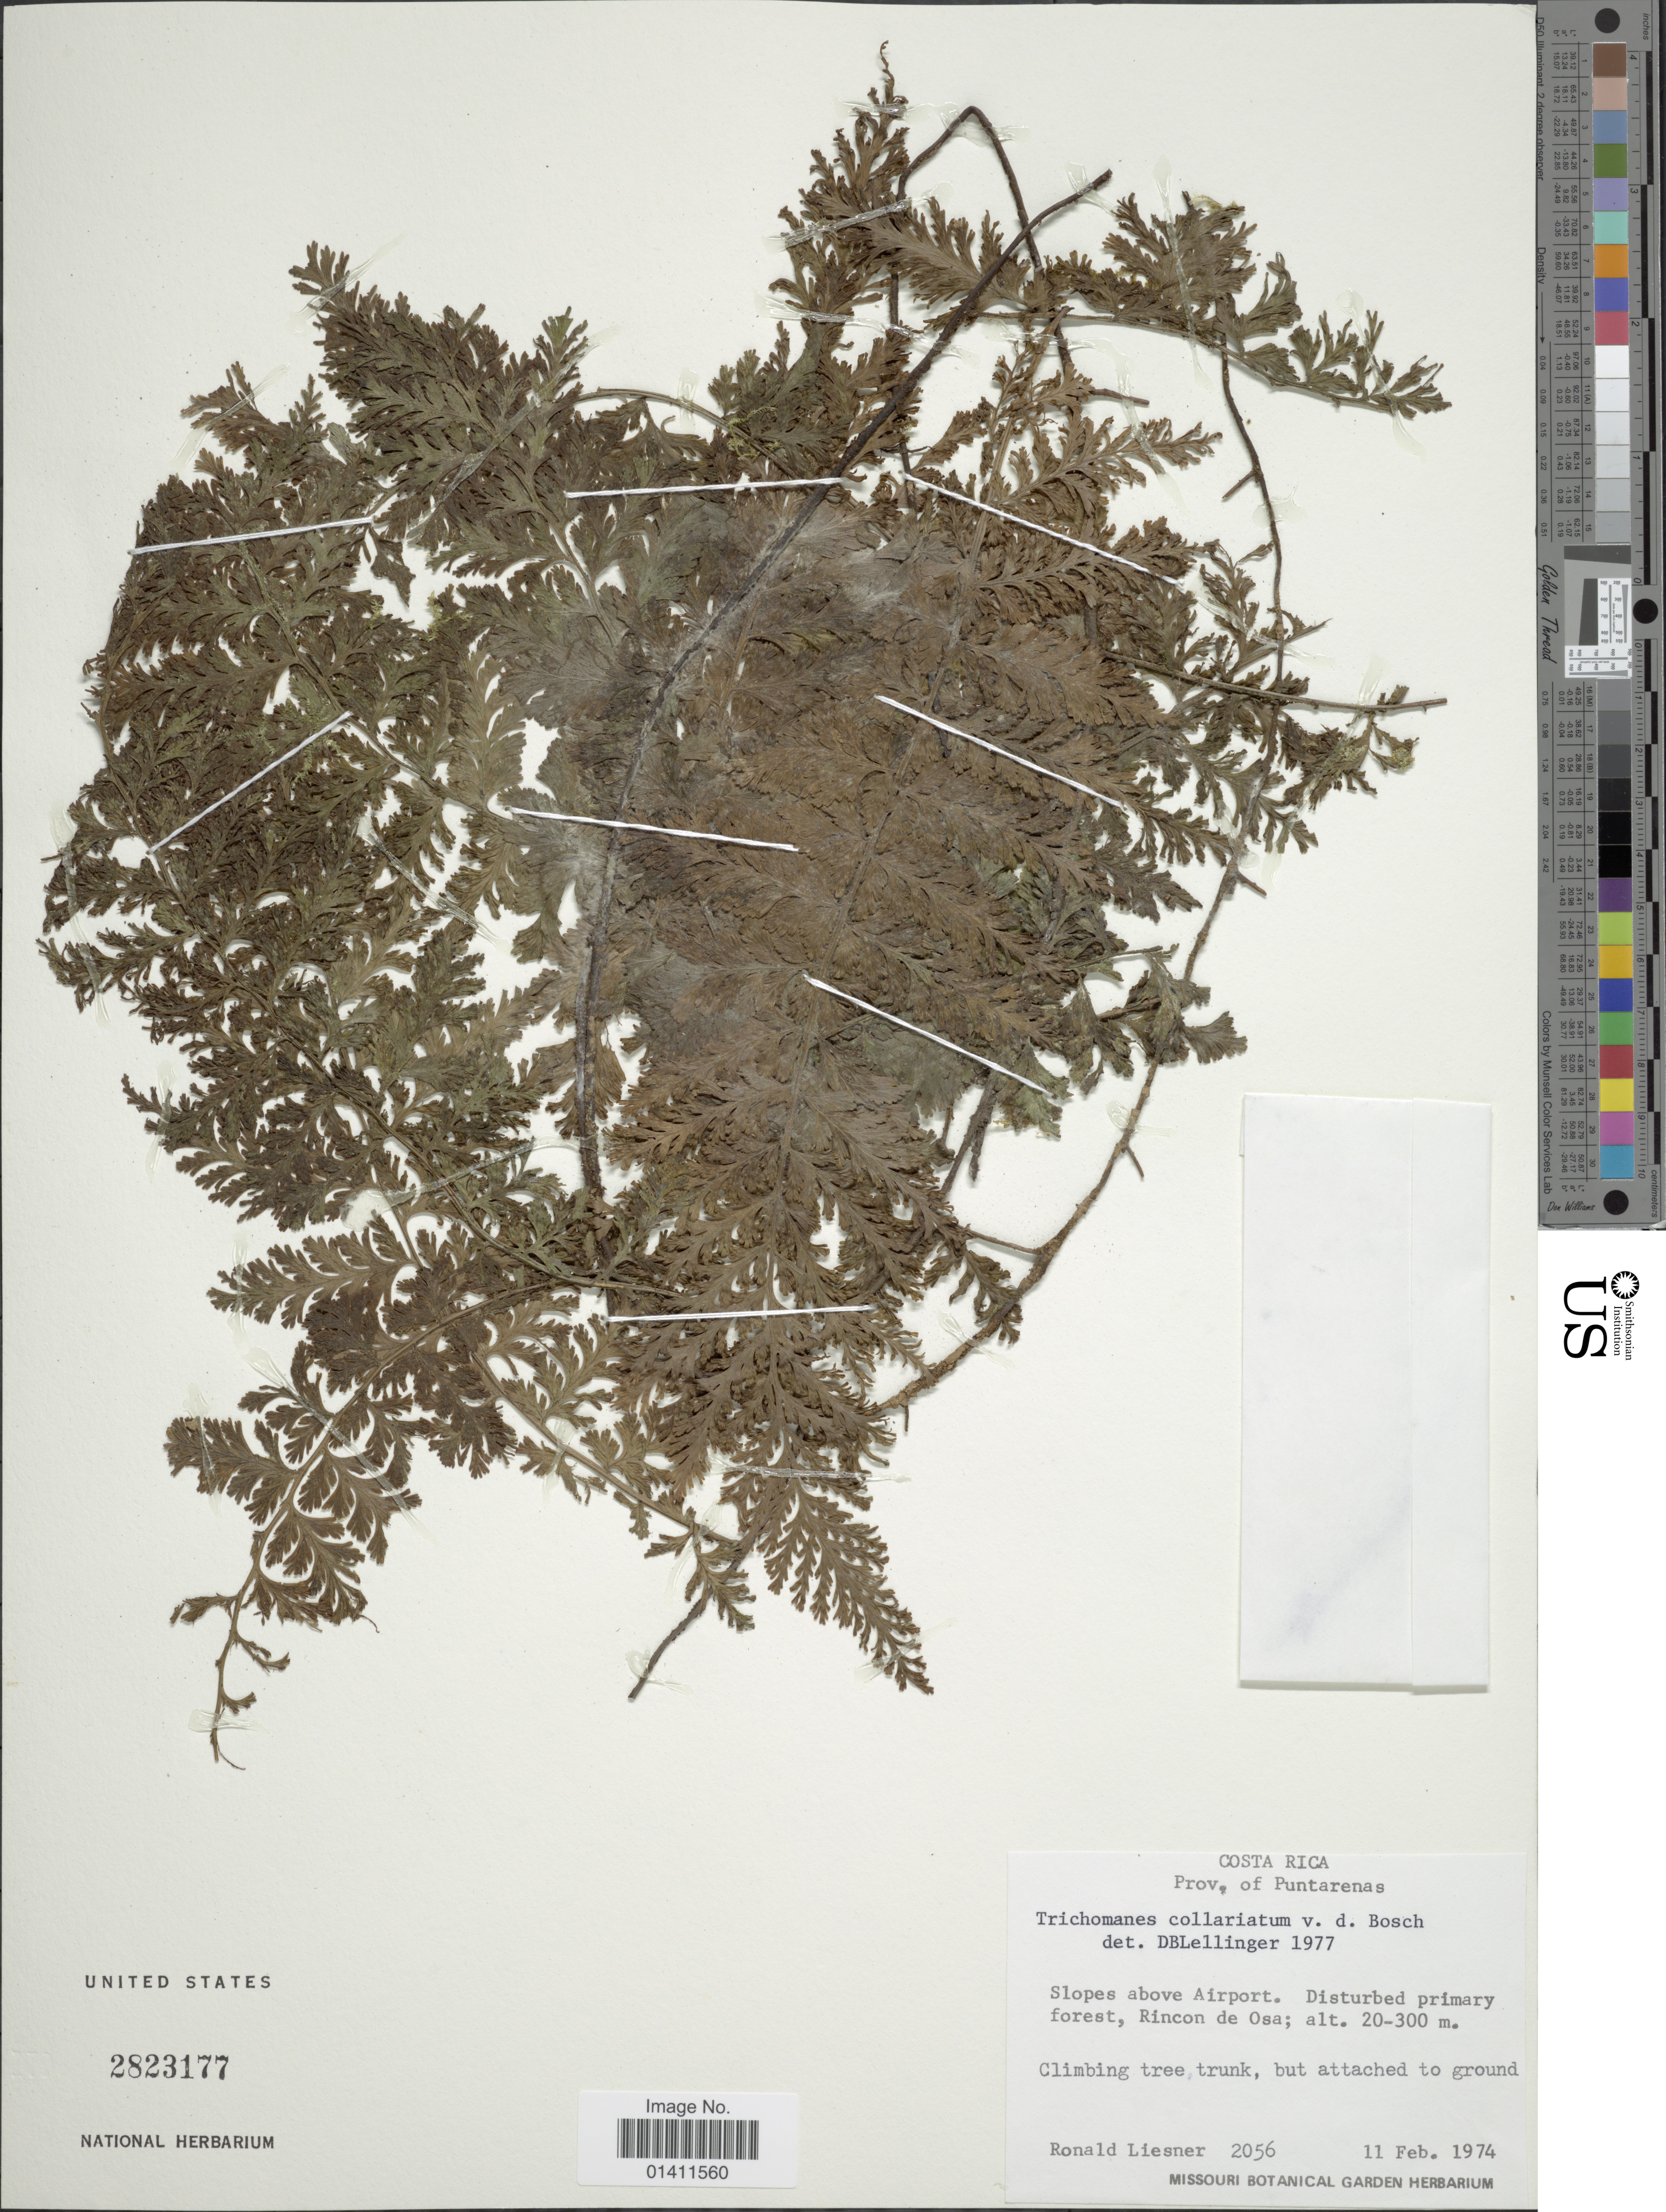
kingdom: Plantae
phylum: Tracheophyta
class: Polypodiopsida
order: Hymenophyllales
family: Hymenophyllaceae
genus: Vandenboschia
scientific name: Vandenboschia collariata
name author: (Bosch) Ebihara & K. Iwats.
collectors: R. L. Liesner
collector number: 2056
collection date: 1974-02-11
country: Costa Rica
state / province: Puntarenas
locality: Slopes above Airport. Rincon de Osa.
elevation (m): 20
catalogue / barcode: US 2823177